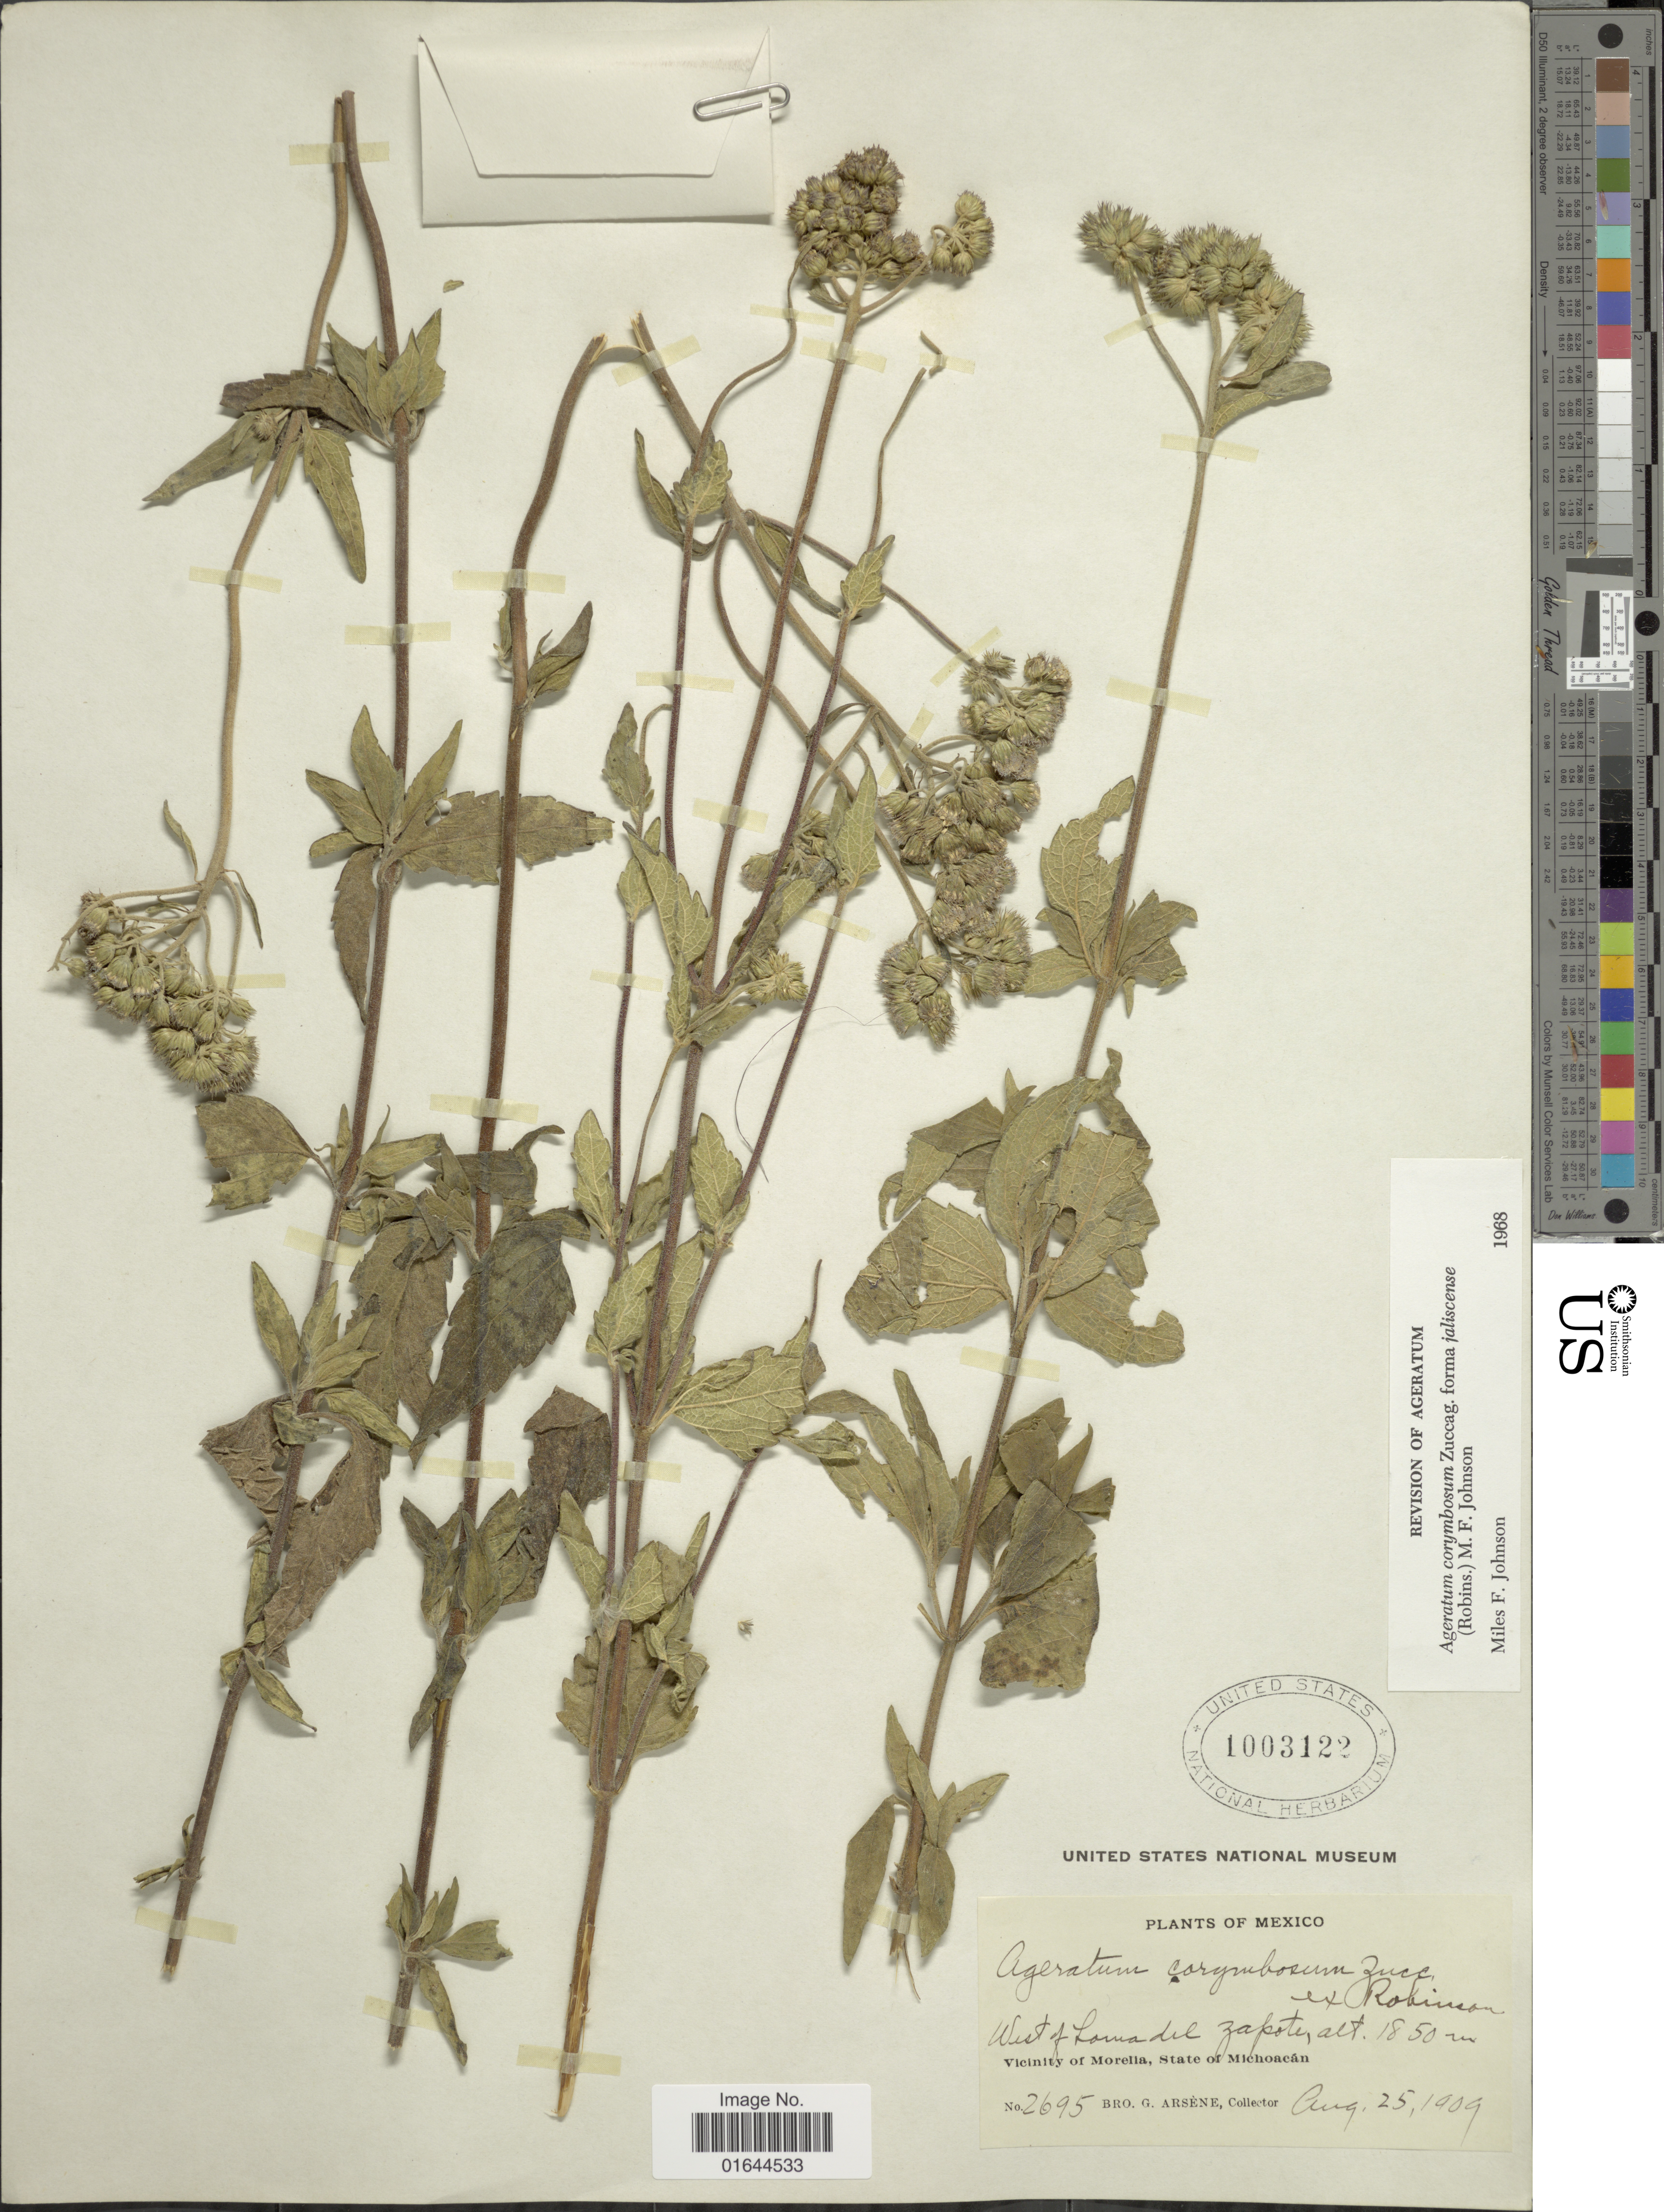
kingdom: Plantae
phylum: Tracheophyta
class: Magnoliopsida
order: Asterales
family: Asteraceae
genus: Ageratum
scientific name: Ageratum corymbosum f. jaliscense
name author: (B.L. Rob.) M.F. Johnson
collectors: Bro. G. Arsène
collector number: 2695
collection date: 1909-08-25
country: Mexico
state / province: Michoacán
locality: West of Loma del Zapote, Vicinity of Morelia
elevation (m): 1850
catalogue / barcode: US 1003122